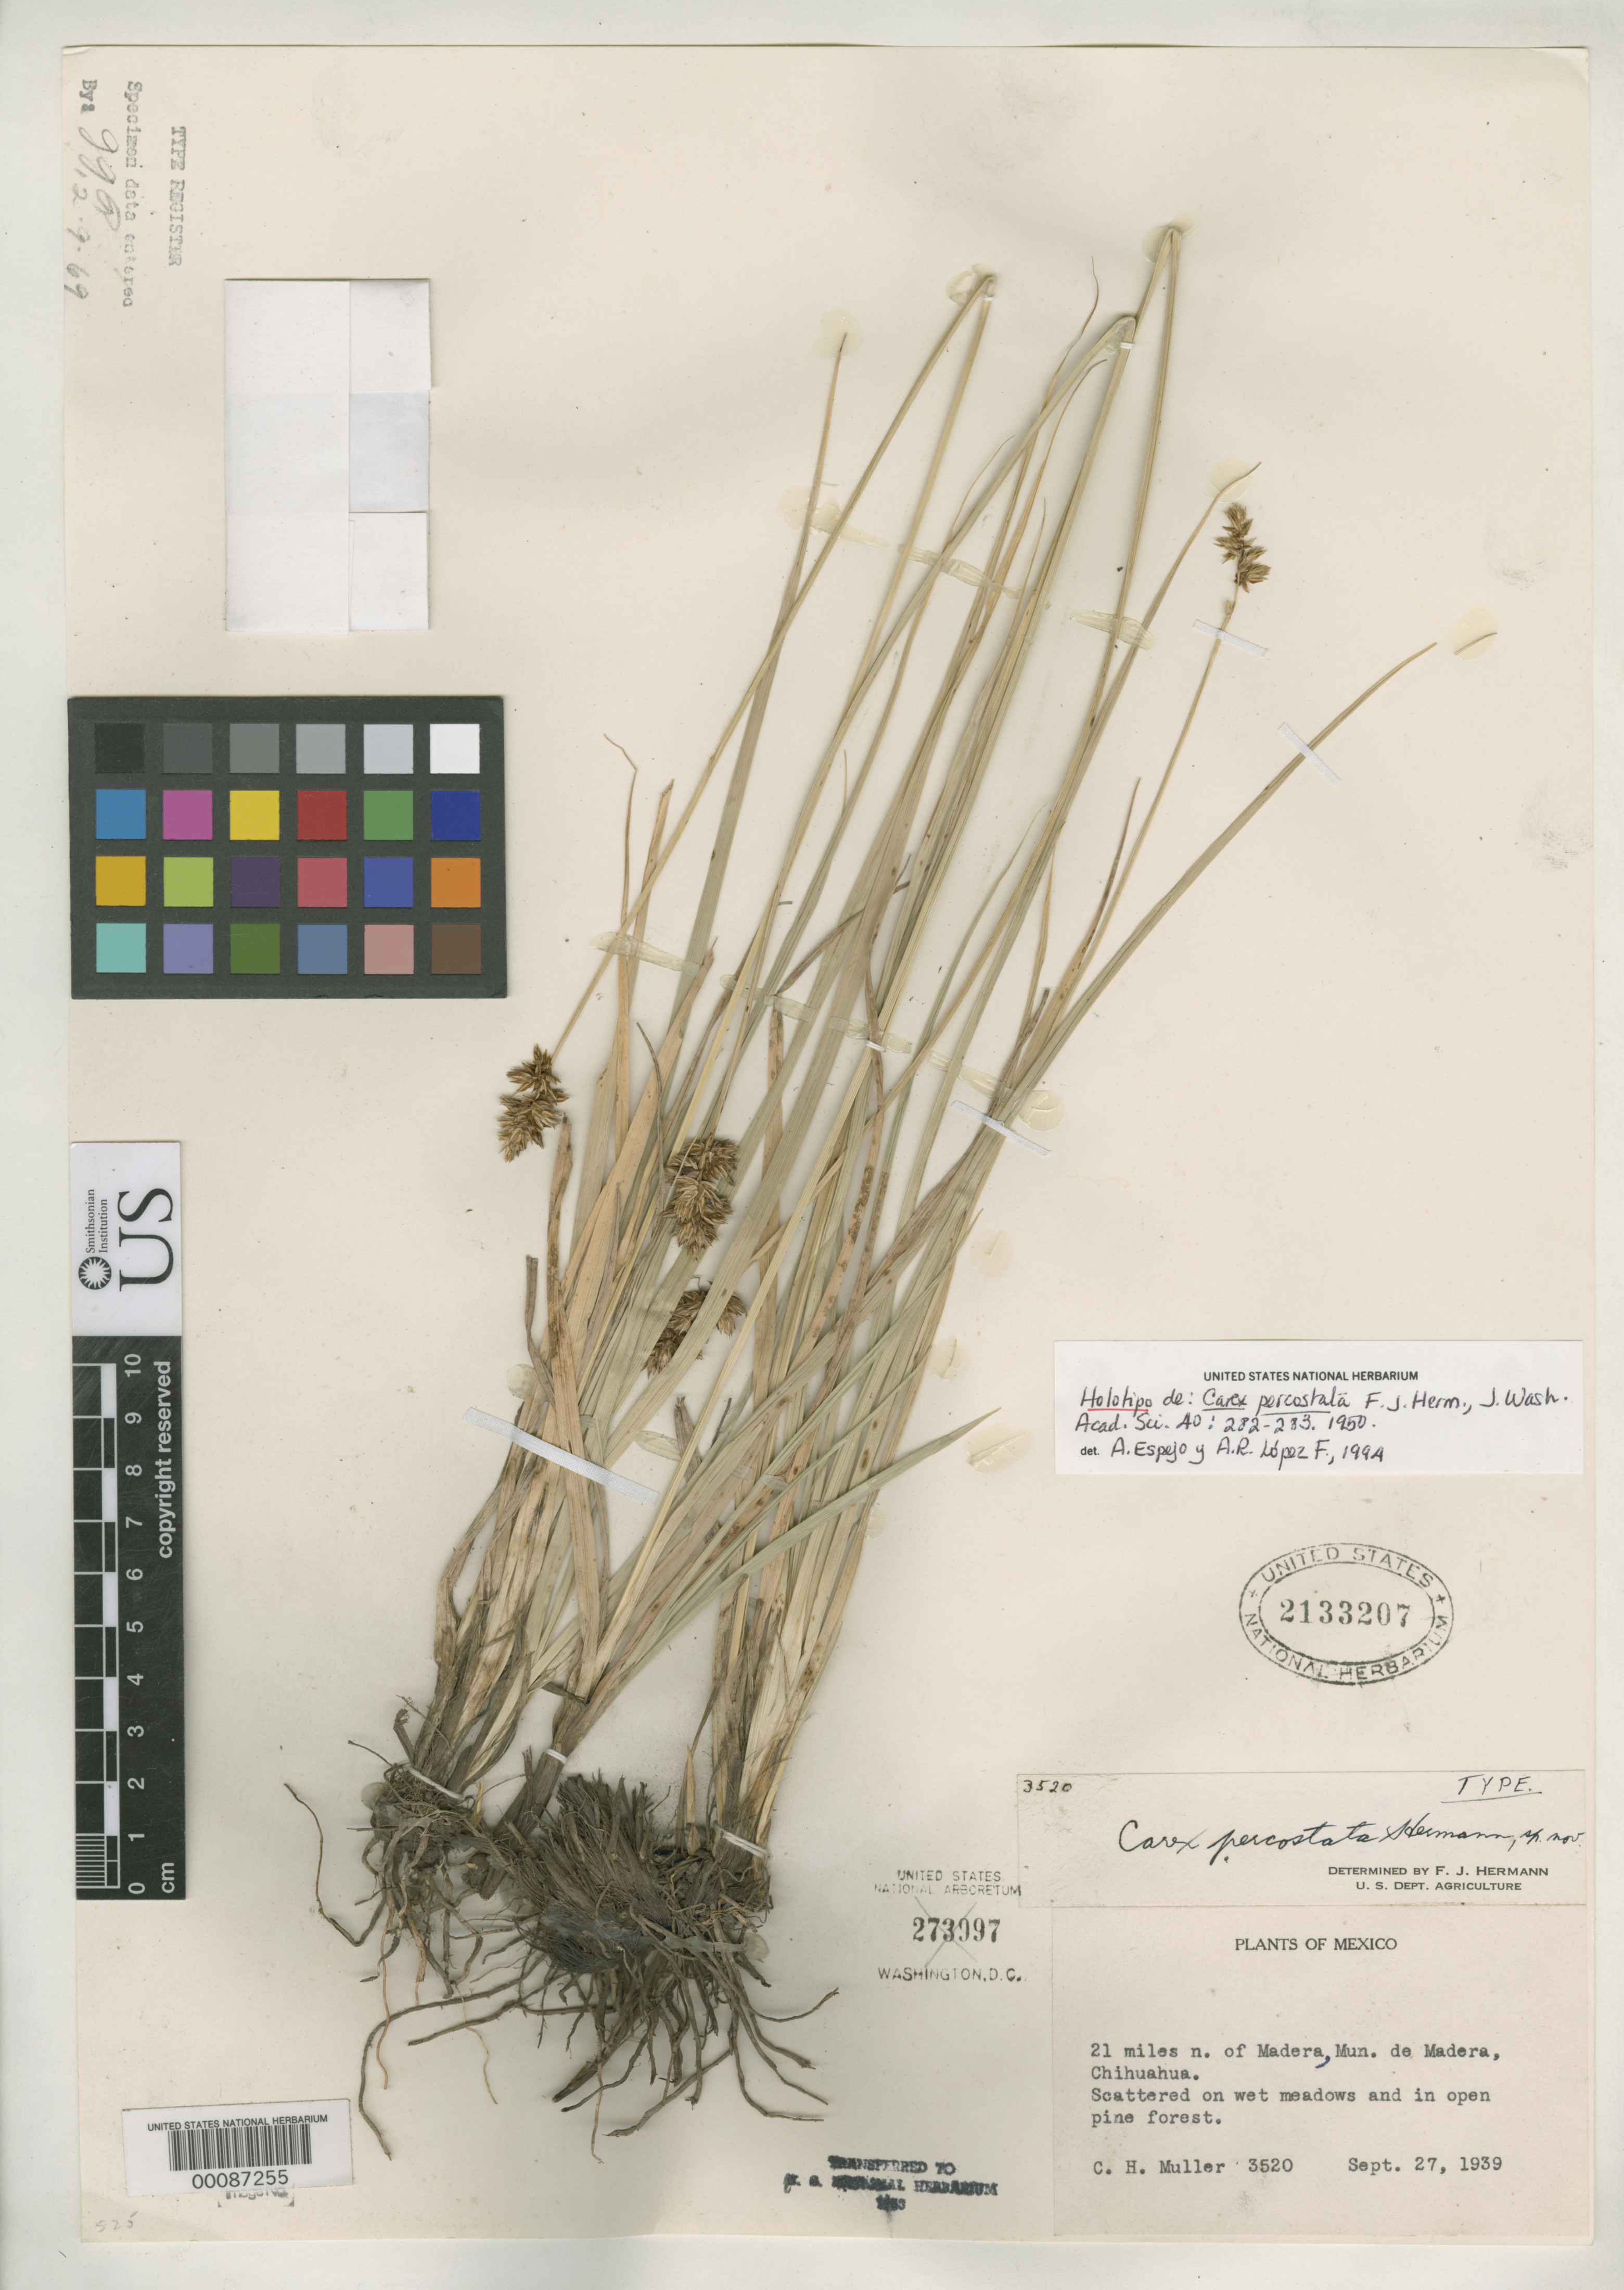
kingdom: Plantae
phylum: Tracheophyta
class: Liliopsida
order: Poales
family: Cyperaceae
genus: Carex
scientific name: Carex percostata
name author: F.J. Herm.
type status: Holotype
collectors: C. H. Muller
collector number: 3520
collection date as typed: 27 Sep 1939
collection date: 1939-09-27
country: Mexico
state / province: Chihuahua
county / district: Madera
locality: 21 mi N of Madera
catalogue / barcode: US 2133207